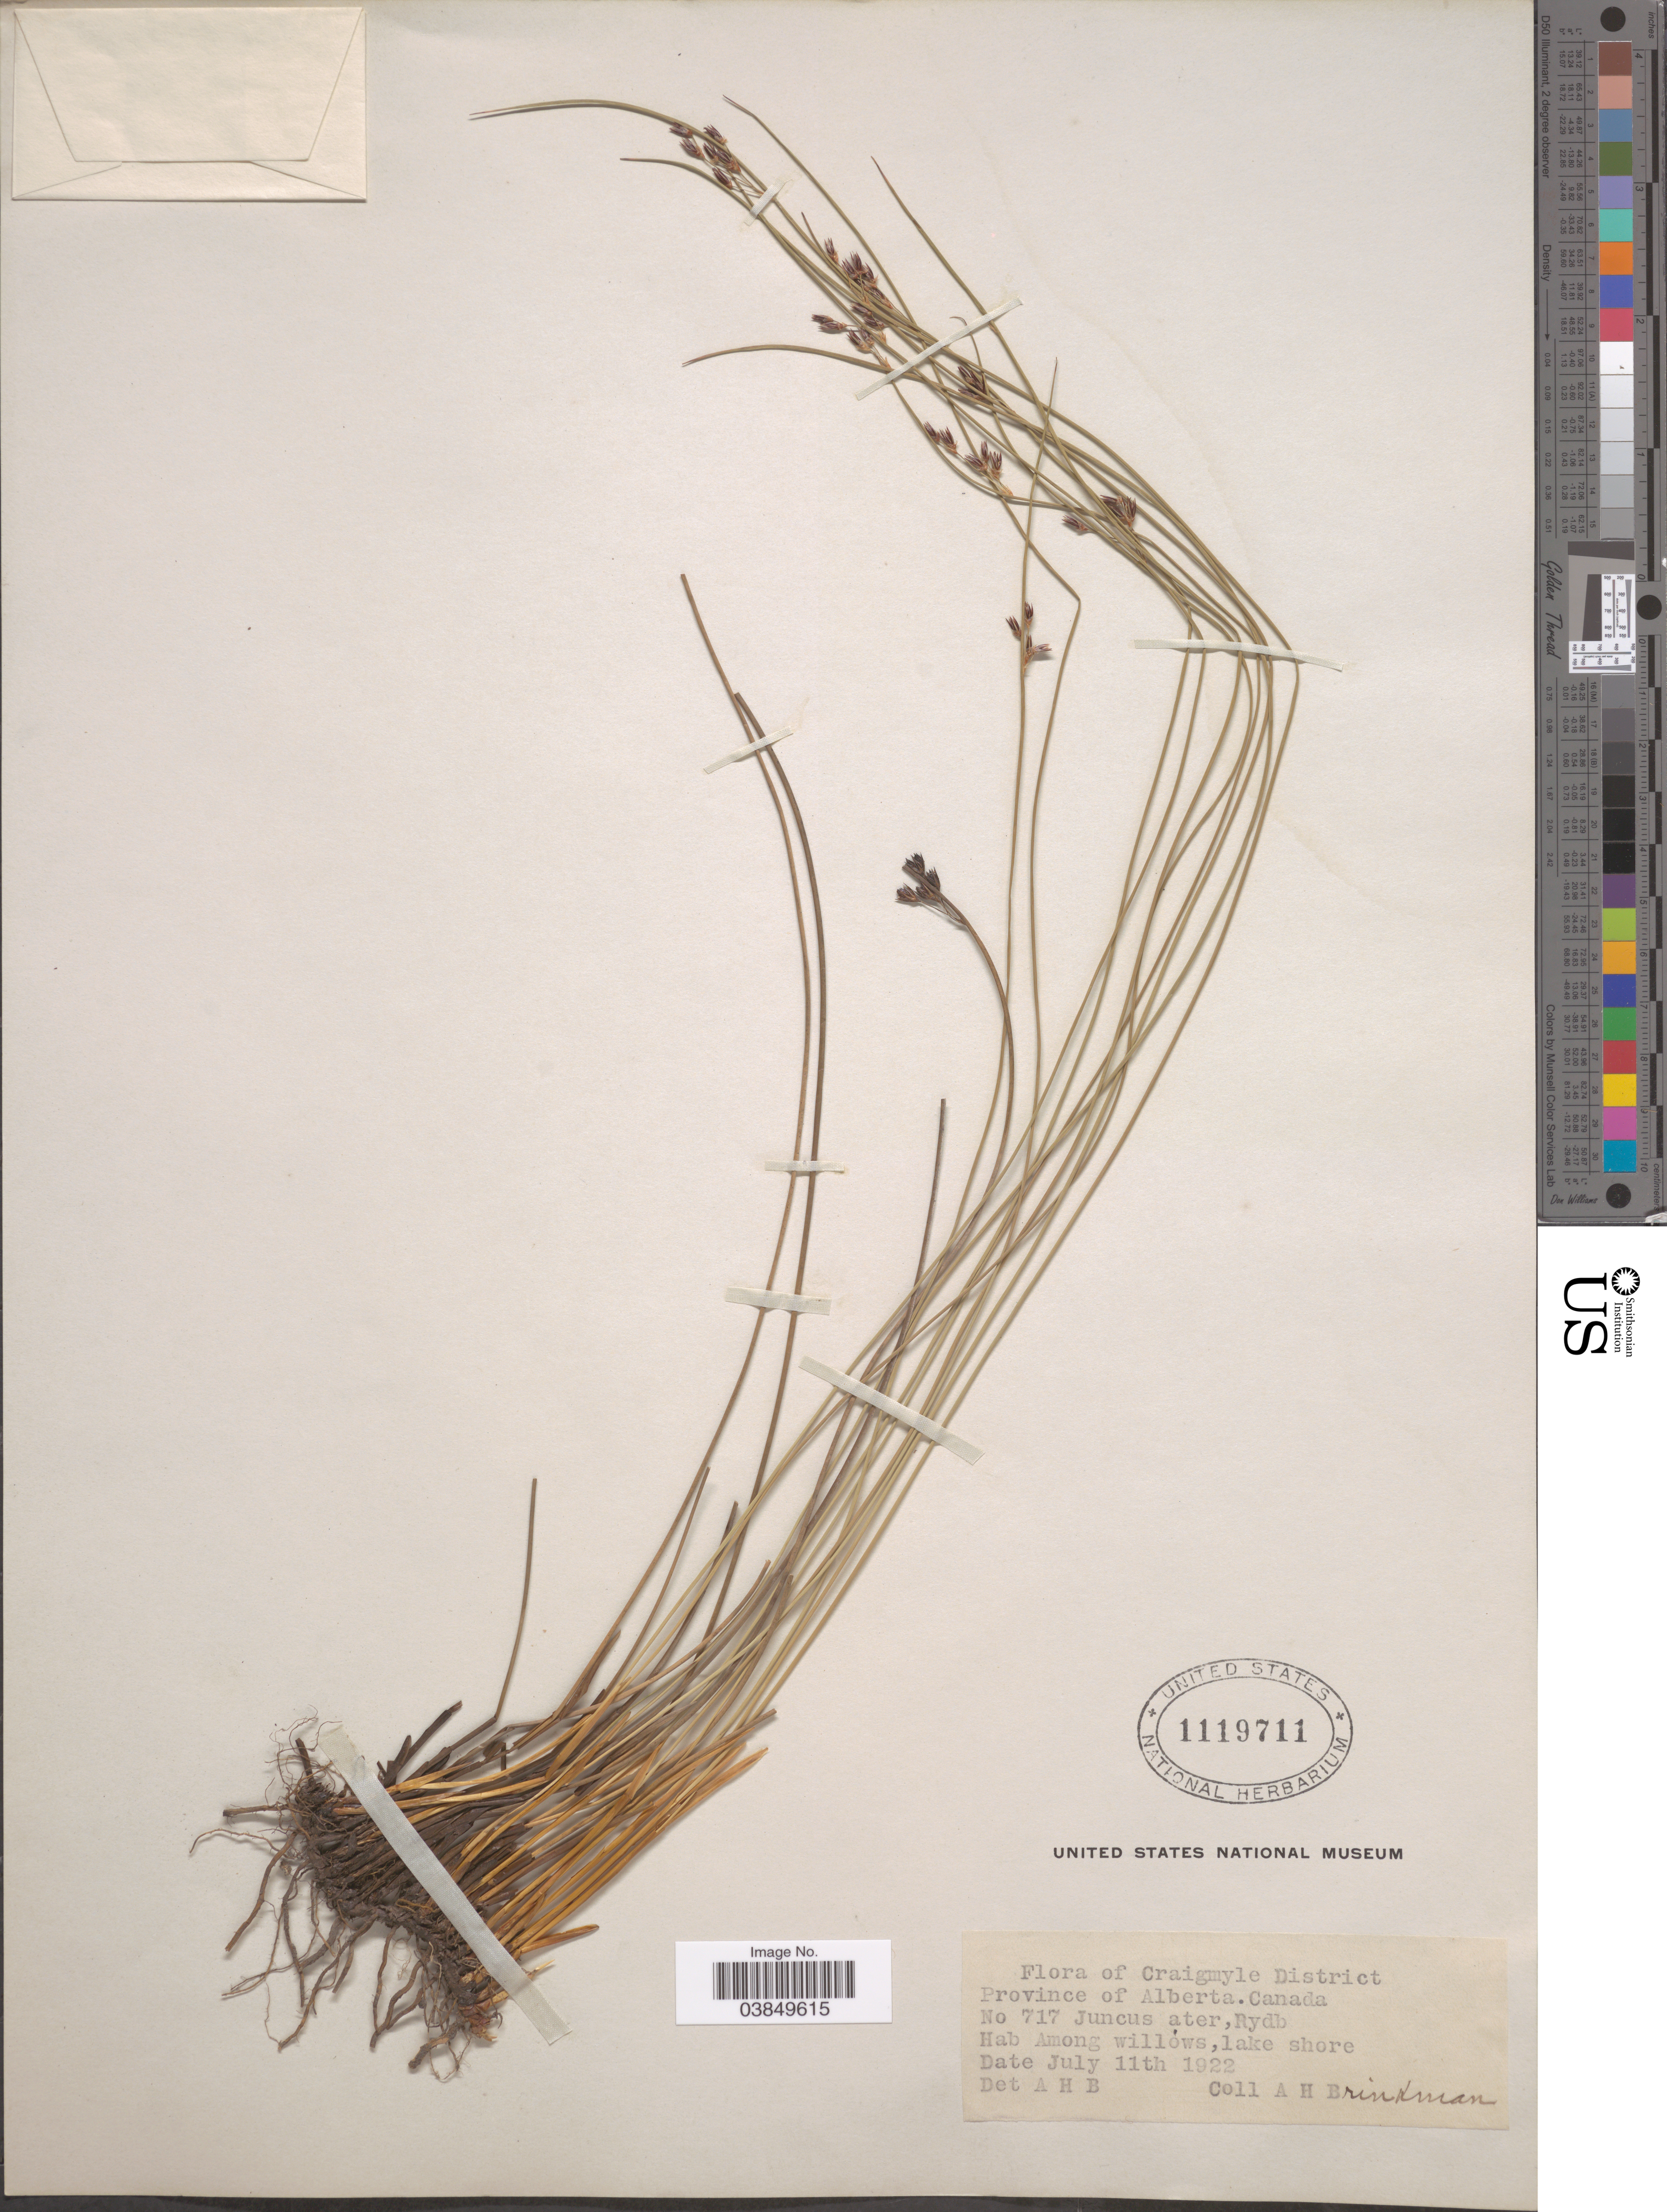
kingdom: Plantae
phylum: Tracheophyta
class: Liliopsida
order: Poales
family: Juncaceae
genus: Juncus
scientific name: Juncus ater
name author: Rydb.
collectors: A. Brinkman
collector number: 717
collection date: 1922-07-11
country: Canada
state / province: Alberta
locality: Craigmyle District.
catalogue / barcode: US 1119711